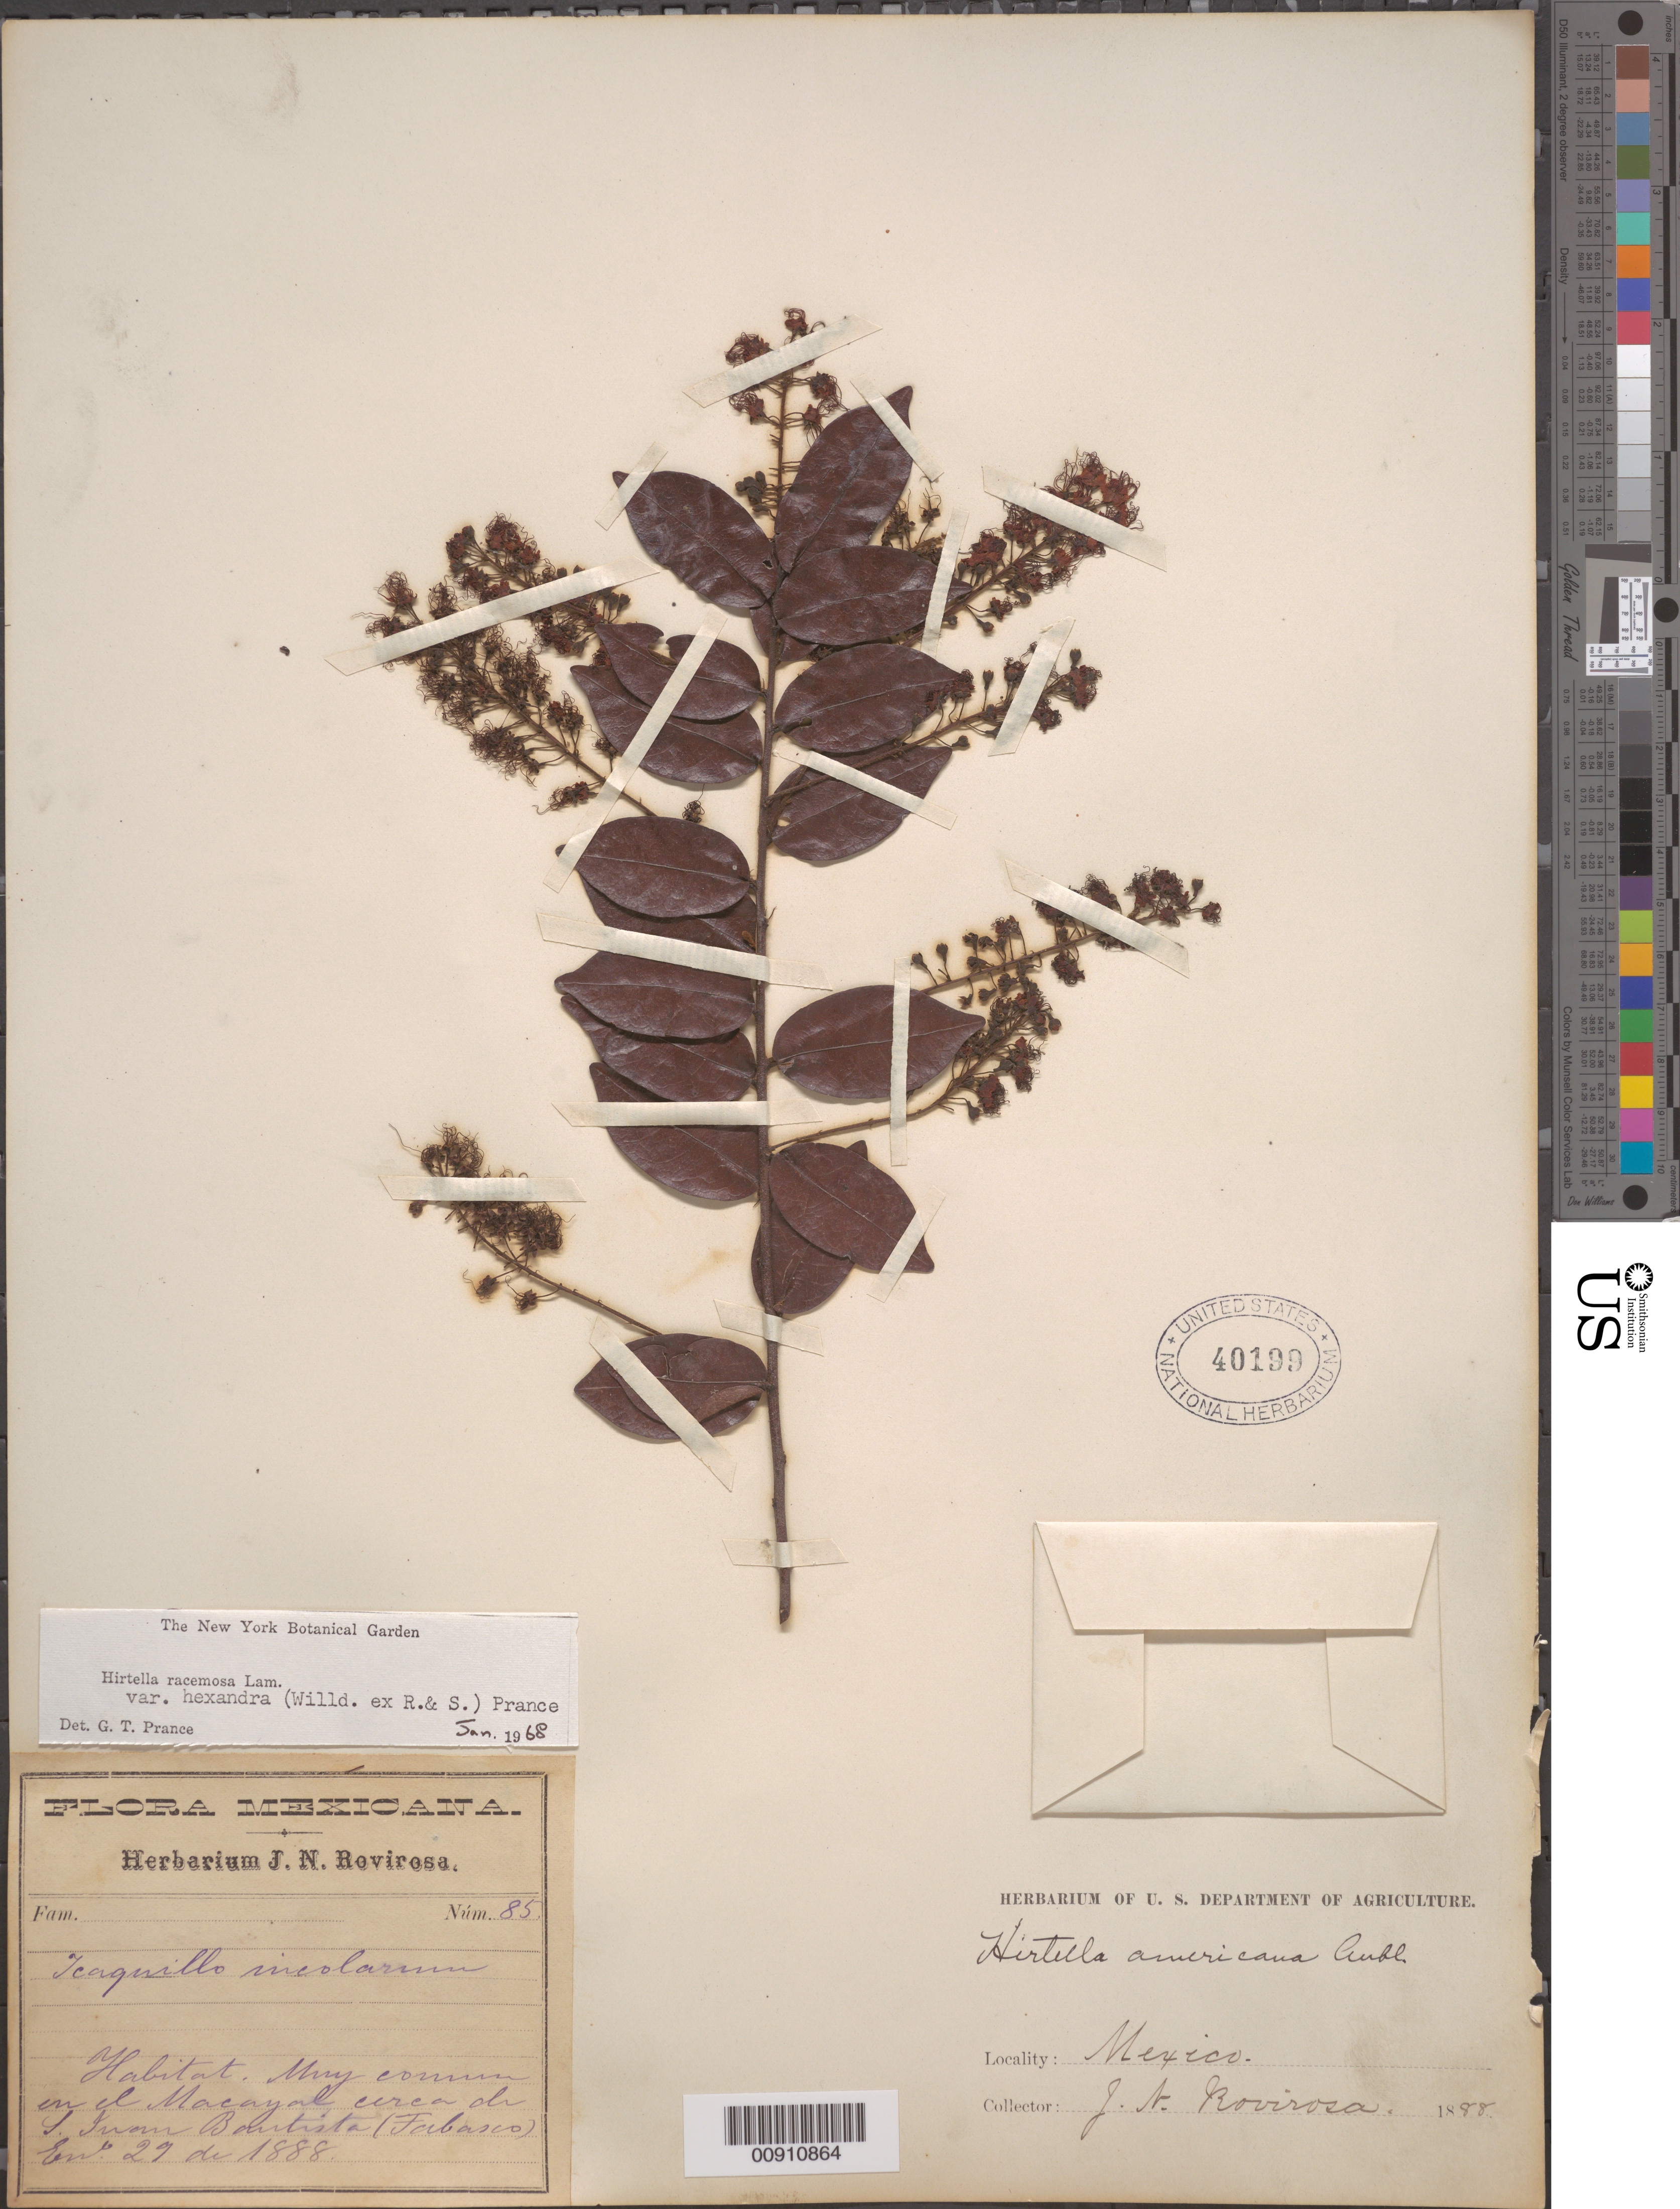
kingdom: Plantae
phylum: Tracheophyta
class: Magnoliopsida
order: Malpighiales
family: Chrysobalanaceae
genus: Hirtella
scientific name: Hirtella racemosa var. hexandra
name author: (Willd. ex Roem. & Schult.) Prance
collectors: J. N. Rovirosa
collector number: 85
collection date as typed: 29 Jan 1888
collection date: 1888-01-29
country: Mexico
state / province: Tabasco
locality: Macayal cerca de S. Juan Bautista (Tabasco).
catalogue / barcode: US 40199